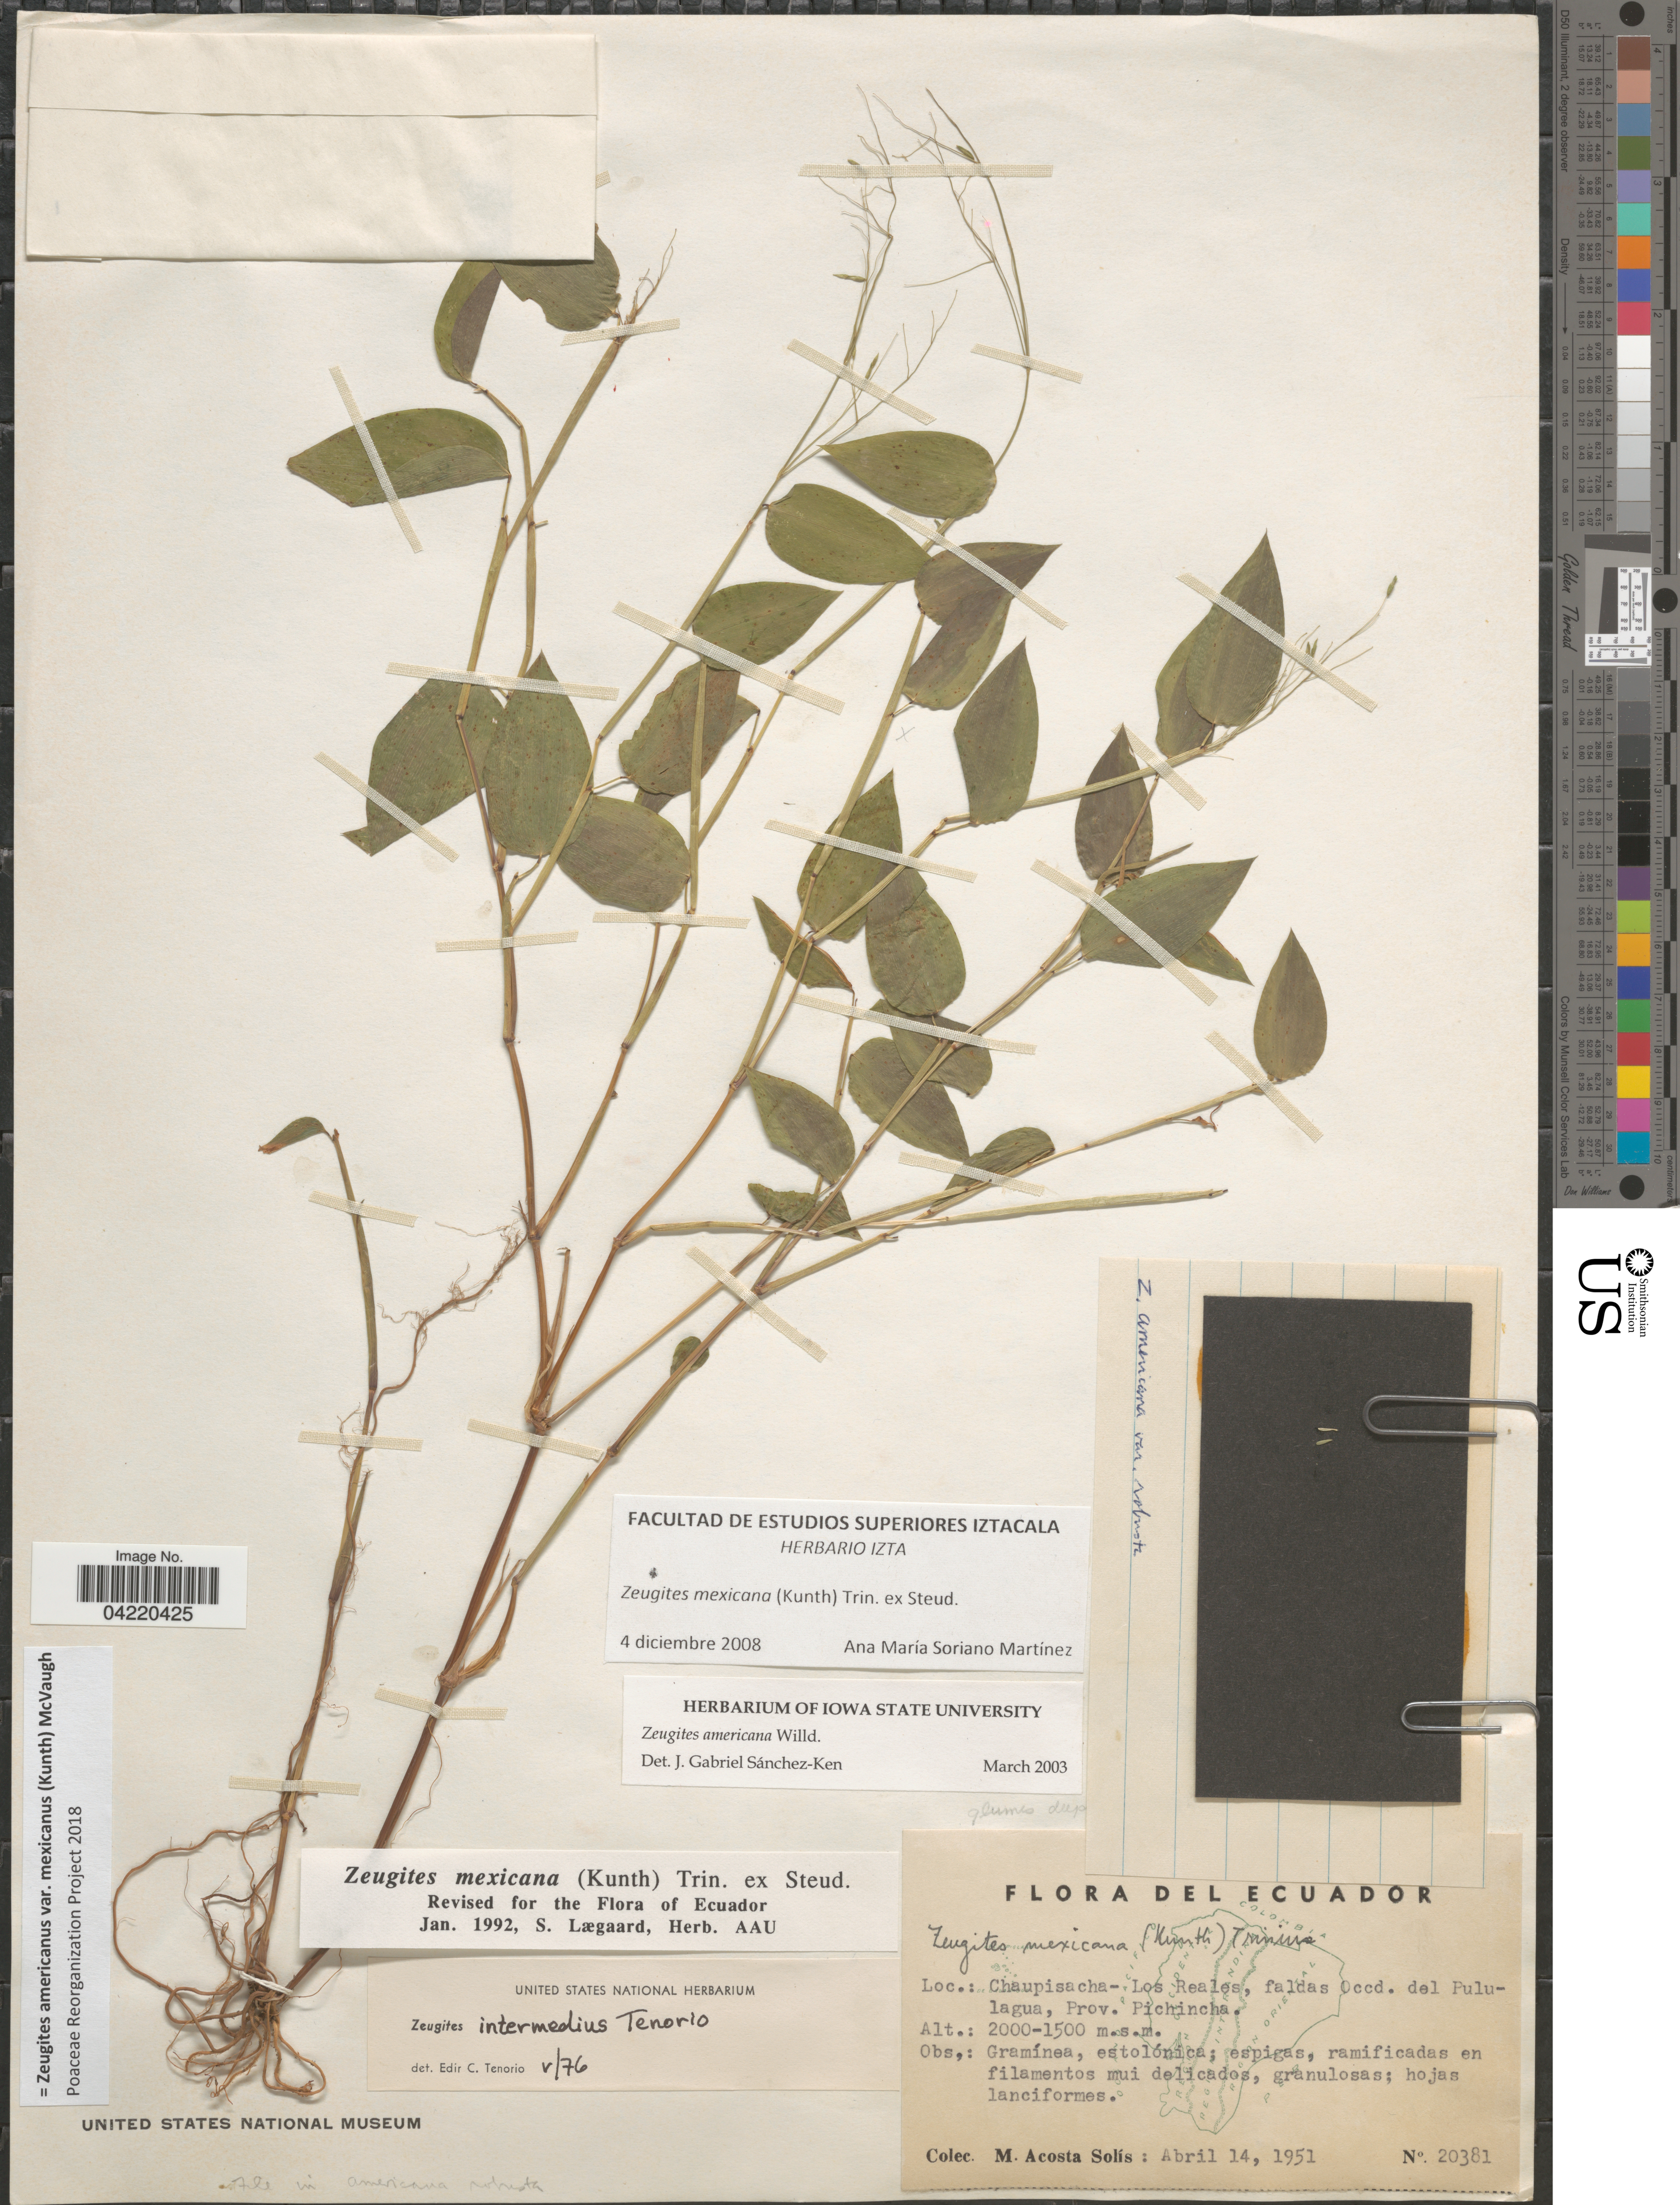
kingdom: Plantae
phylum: Tracheophyta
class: Liliopsida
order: Poales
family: Poaceae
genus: Zeugites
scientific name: Zeugites americanus var. mexicanus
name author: (Kunth) McVaugh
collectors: M. Acosta Solis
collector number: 20381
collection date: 1951-04-14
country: Ecuador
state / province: Pichincha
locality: Chaupisacha- Los Reales, faldas Occd. del Pululagua.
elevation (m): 1500